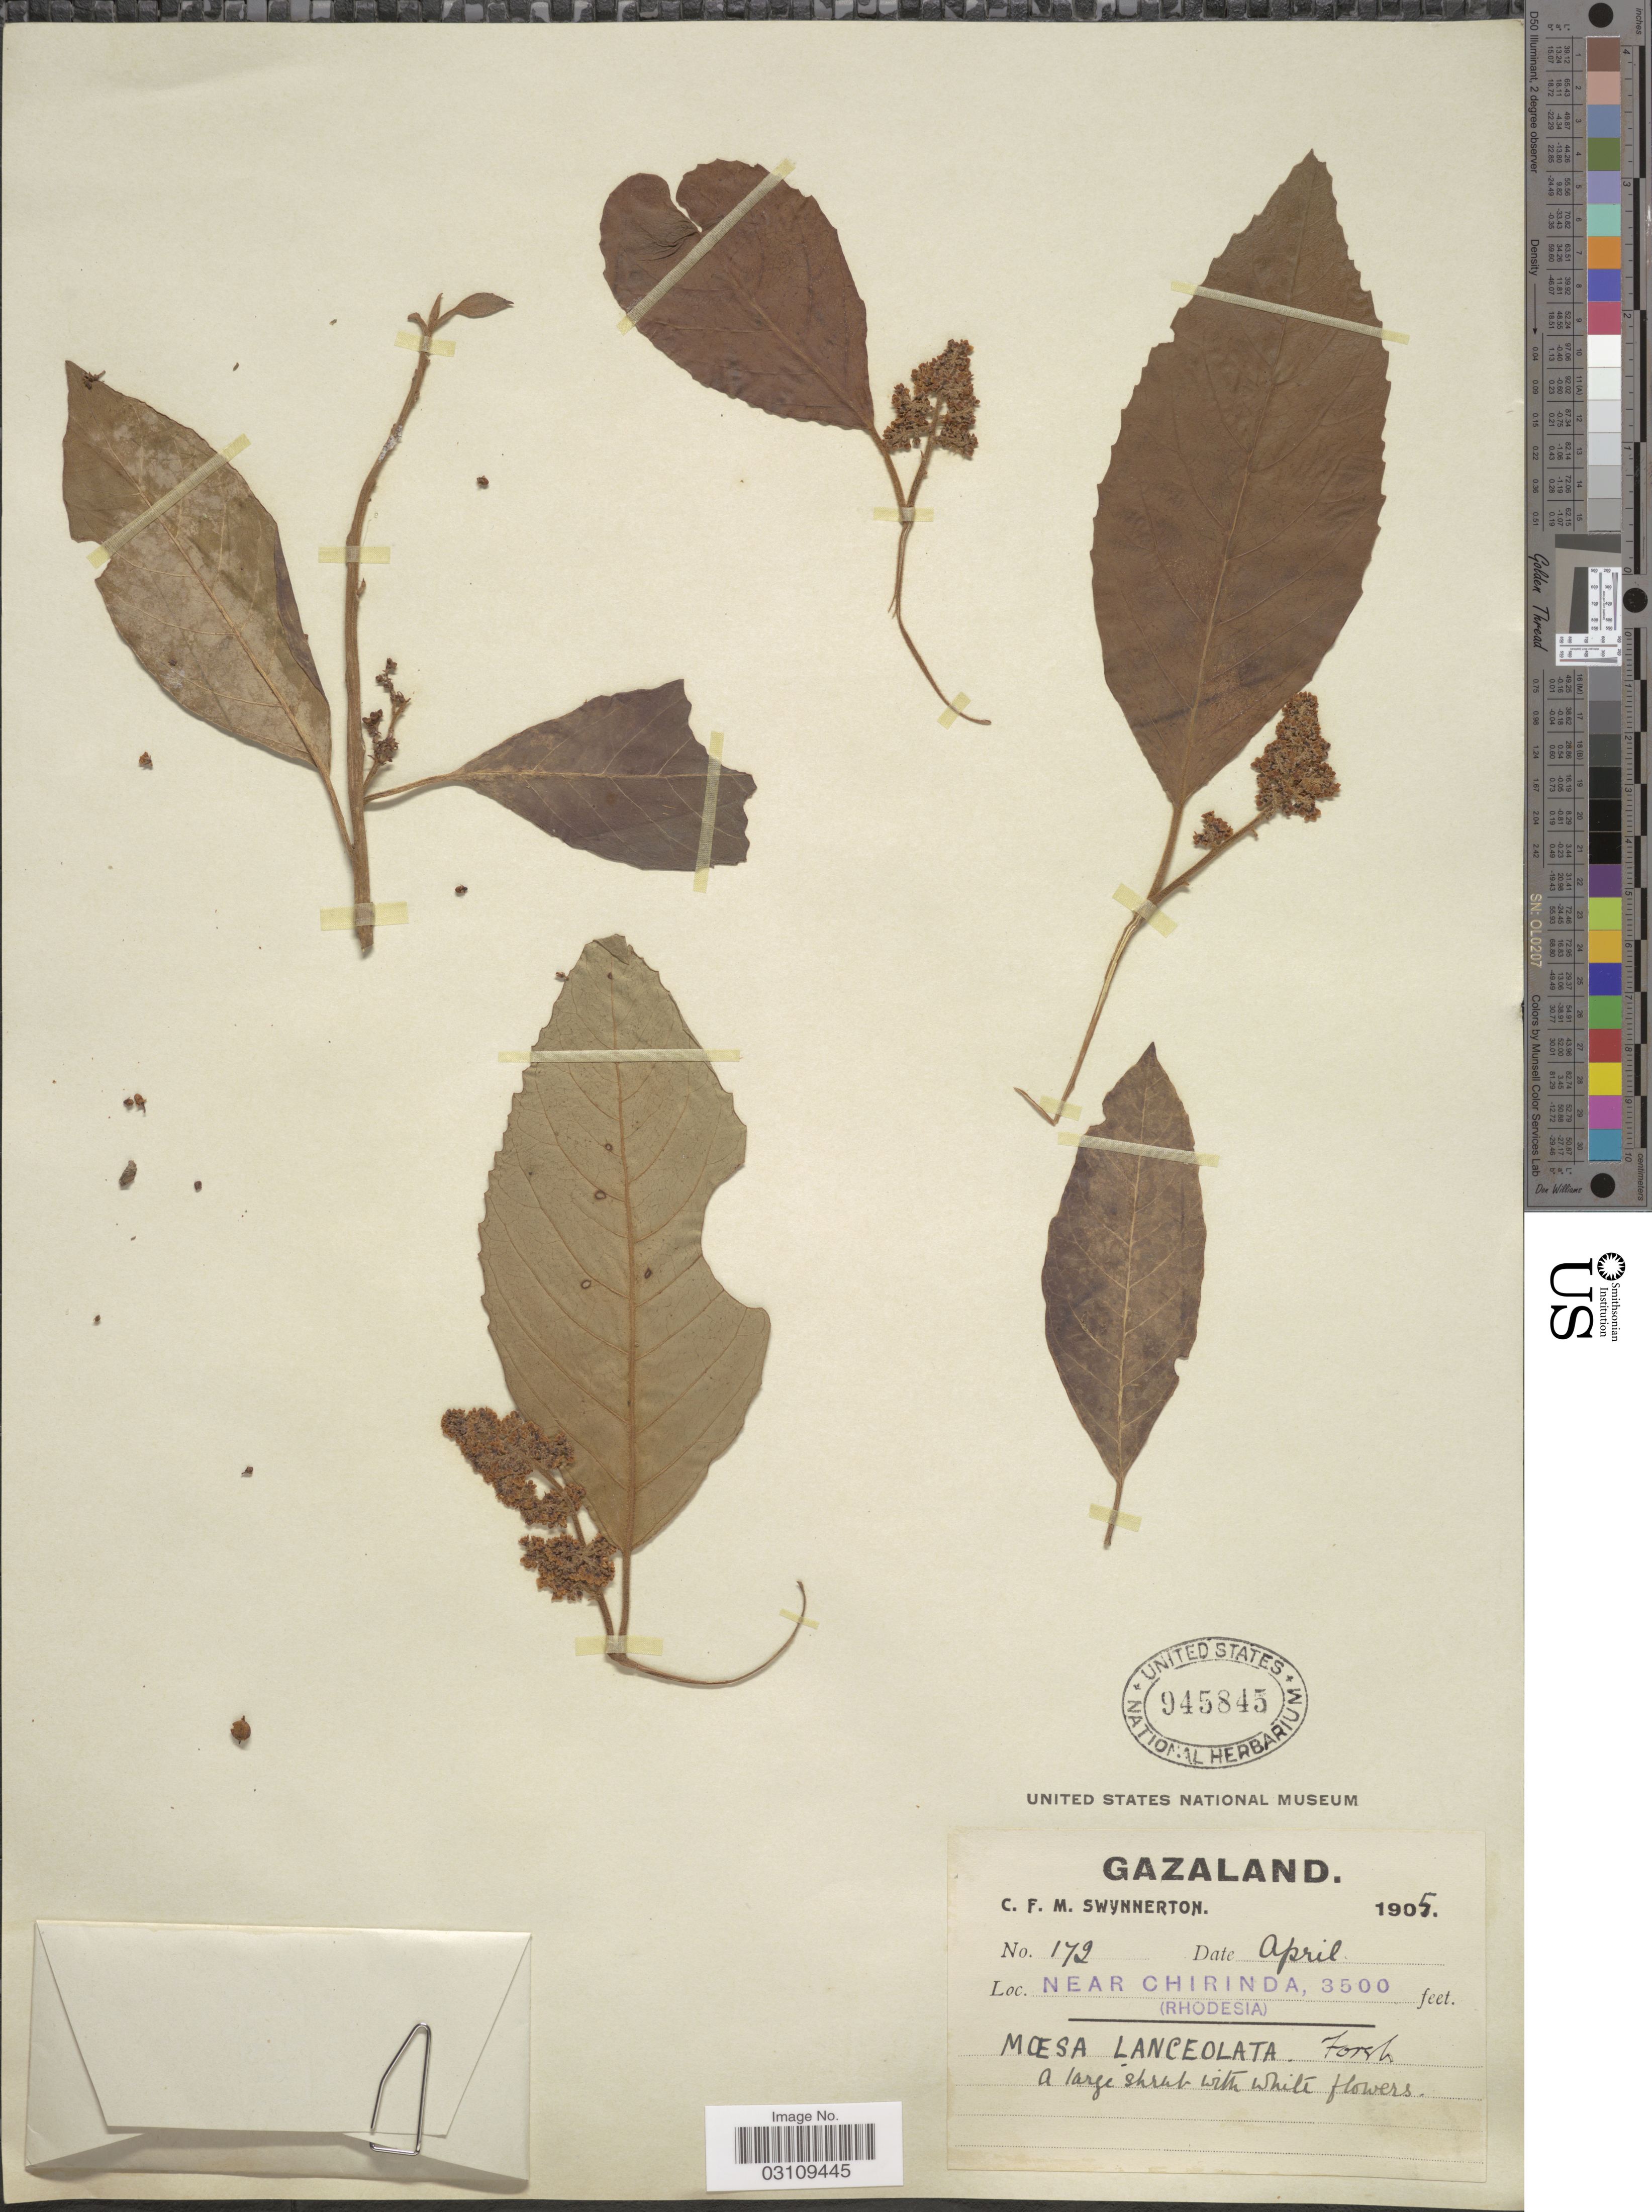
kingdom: Plantae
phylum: Tracheophyta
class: Magnoliopsida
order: Ericales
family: Primulaceae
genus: Maesa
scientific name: Maesa lanceolata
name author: Forssk.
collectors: C. Swynnerton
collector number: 172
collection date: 1905-04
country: Zimbabwe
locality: Gazaland. Near Chirinda. (Rhodesia).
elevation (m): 1067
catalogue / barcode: US 945845